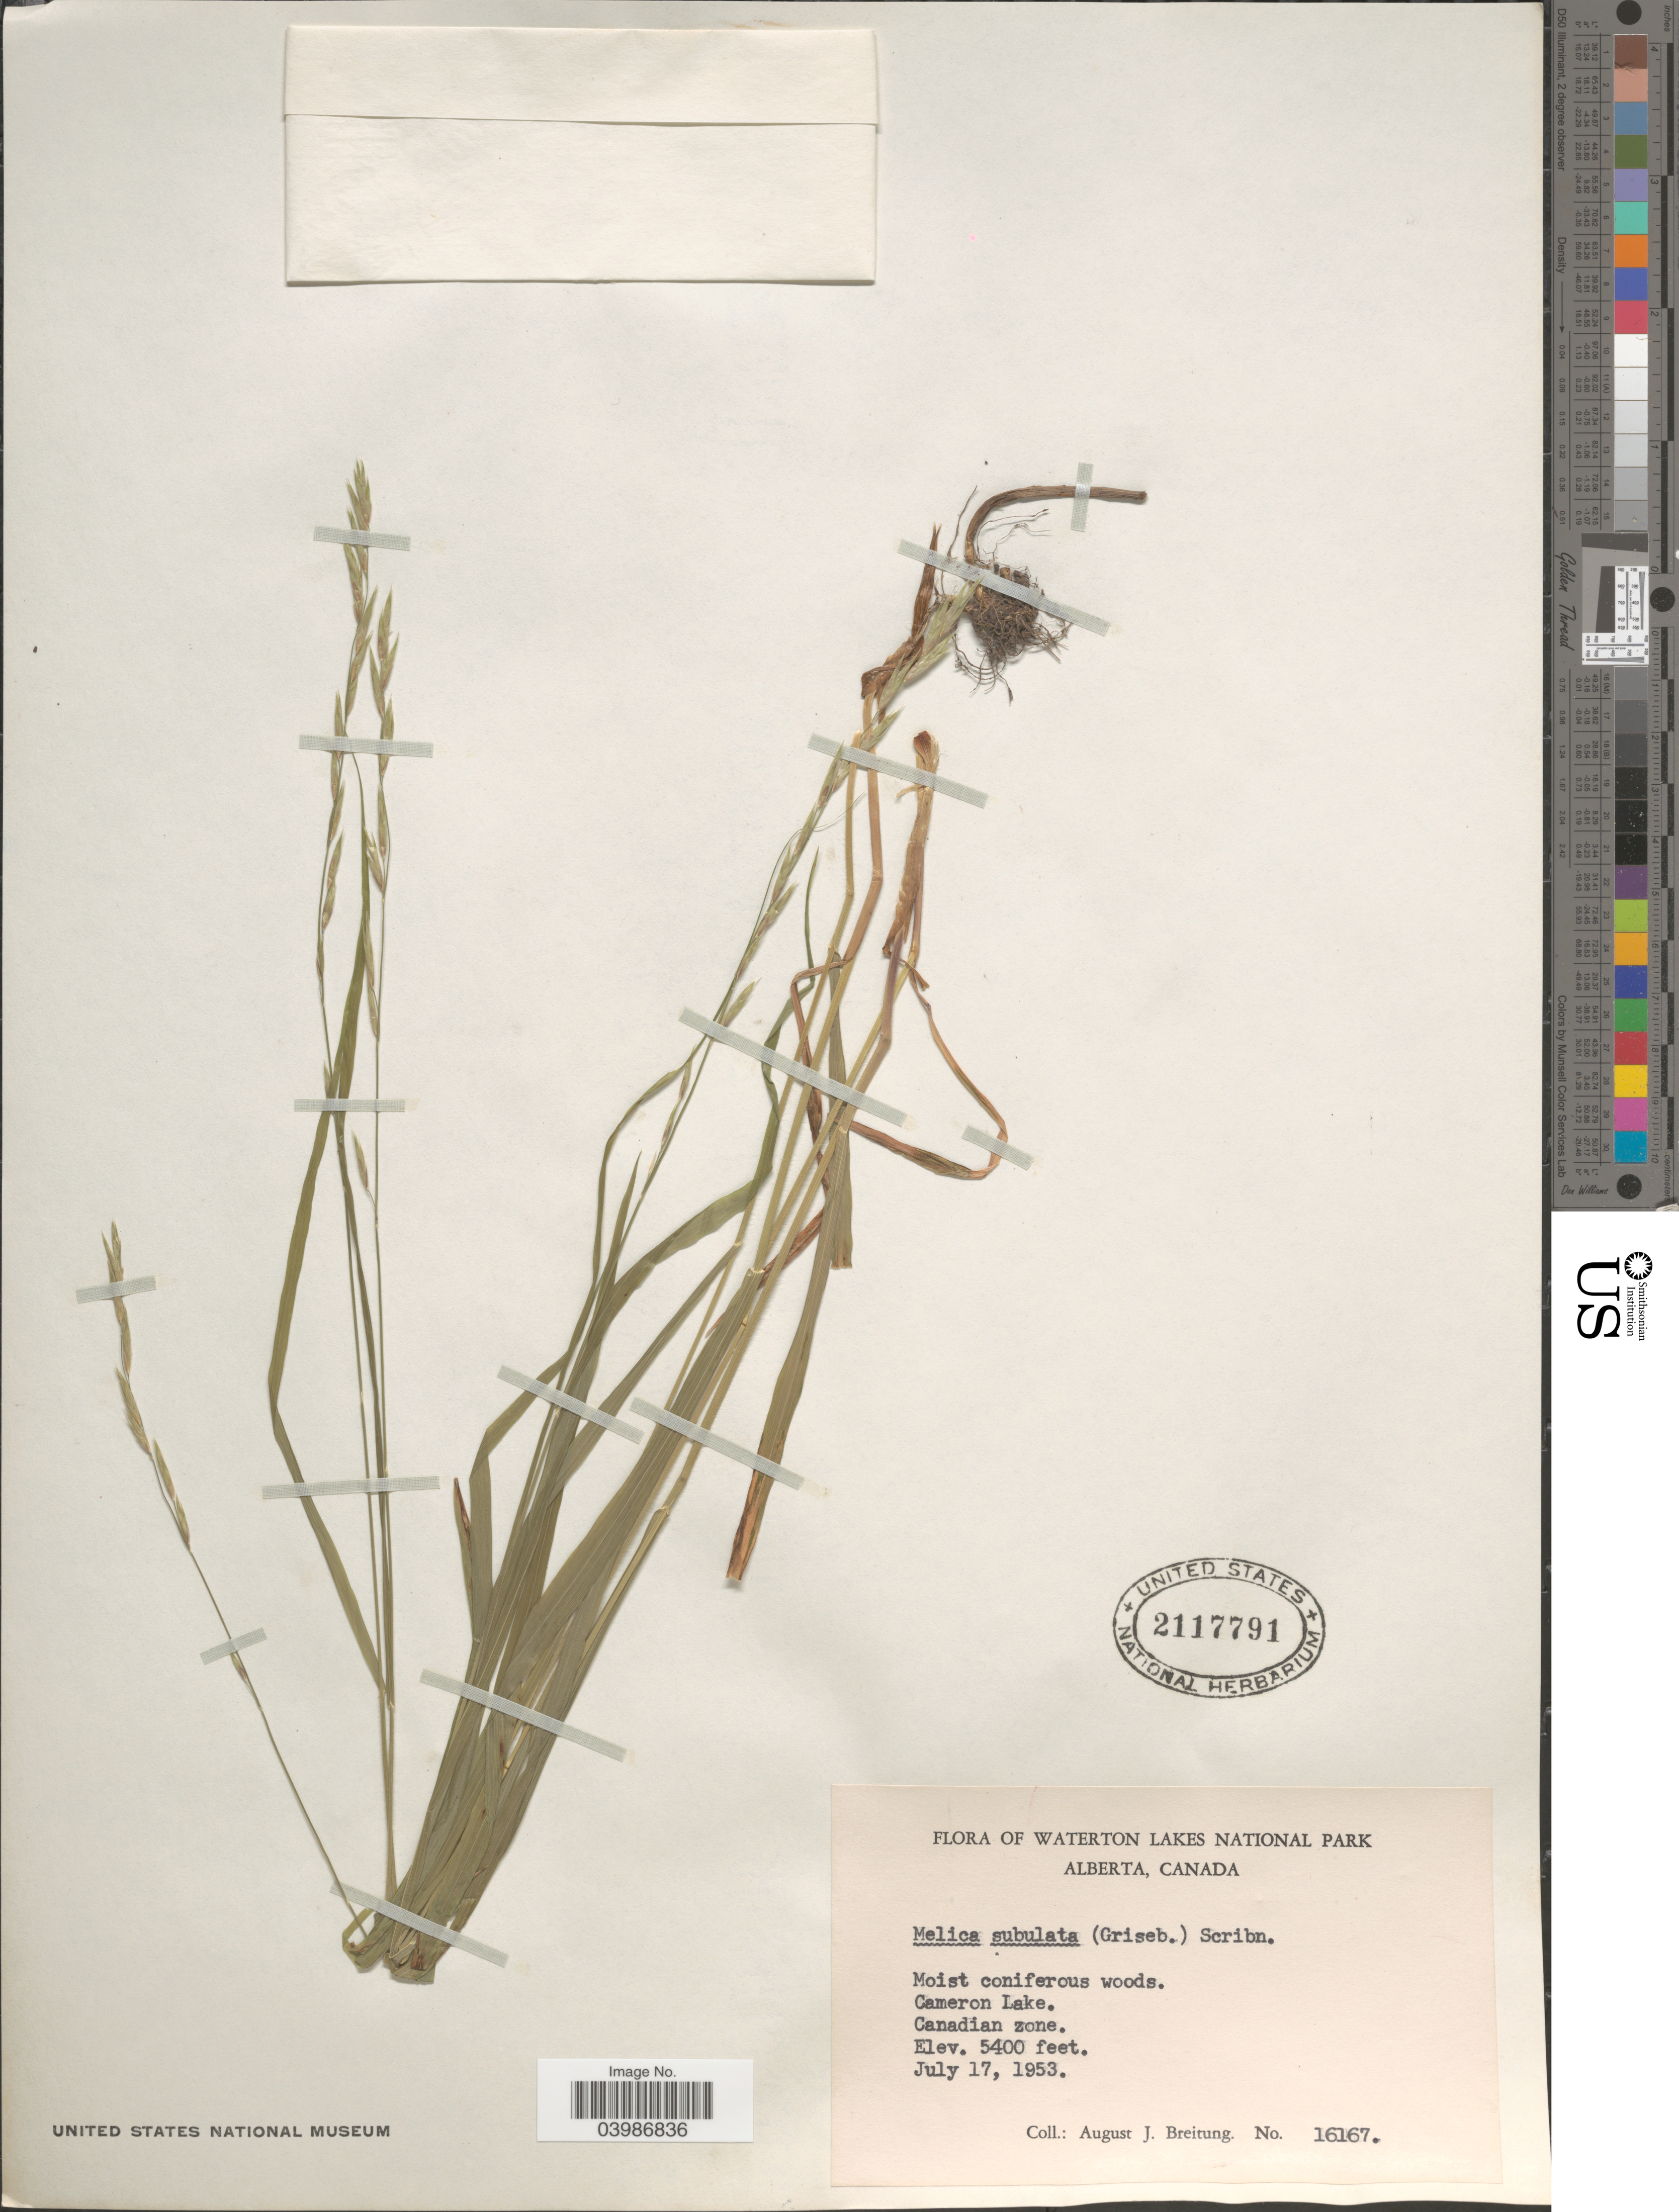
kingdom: Plantae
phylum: Tracheophyta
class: Liliopsida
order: Poales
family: Poaceae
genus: Melica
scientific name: Melica subulata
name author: (Griseb.) Scribn.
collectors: A. Breitung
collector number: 16167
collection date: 1953-07-17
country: Canada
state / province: Alberta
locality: Waterton Lakes National Park. Cameron Lake. Canadian Zone.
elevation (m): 1646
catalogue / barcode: US 2117791